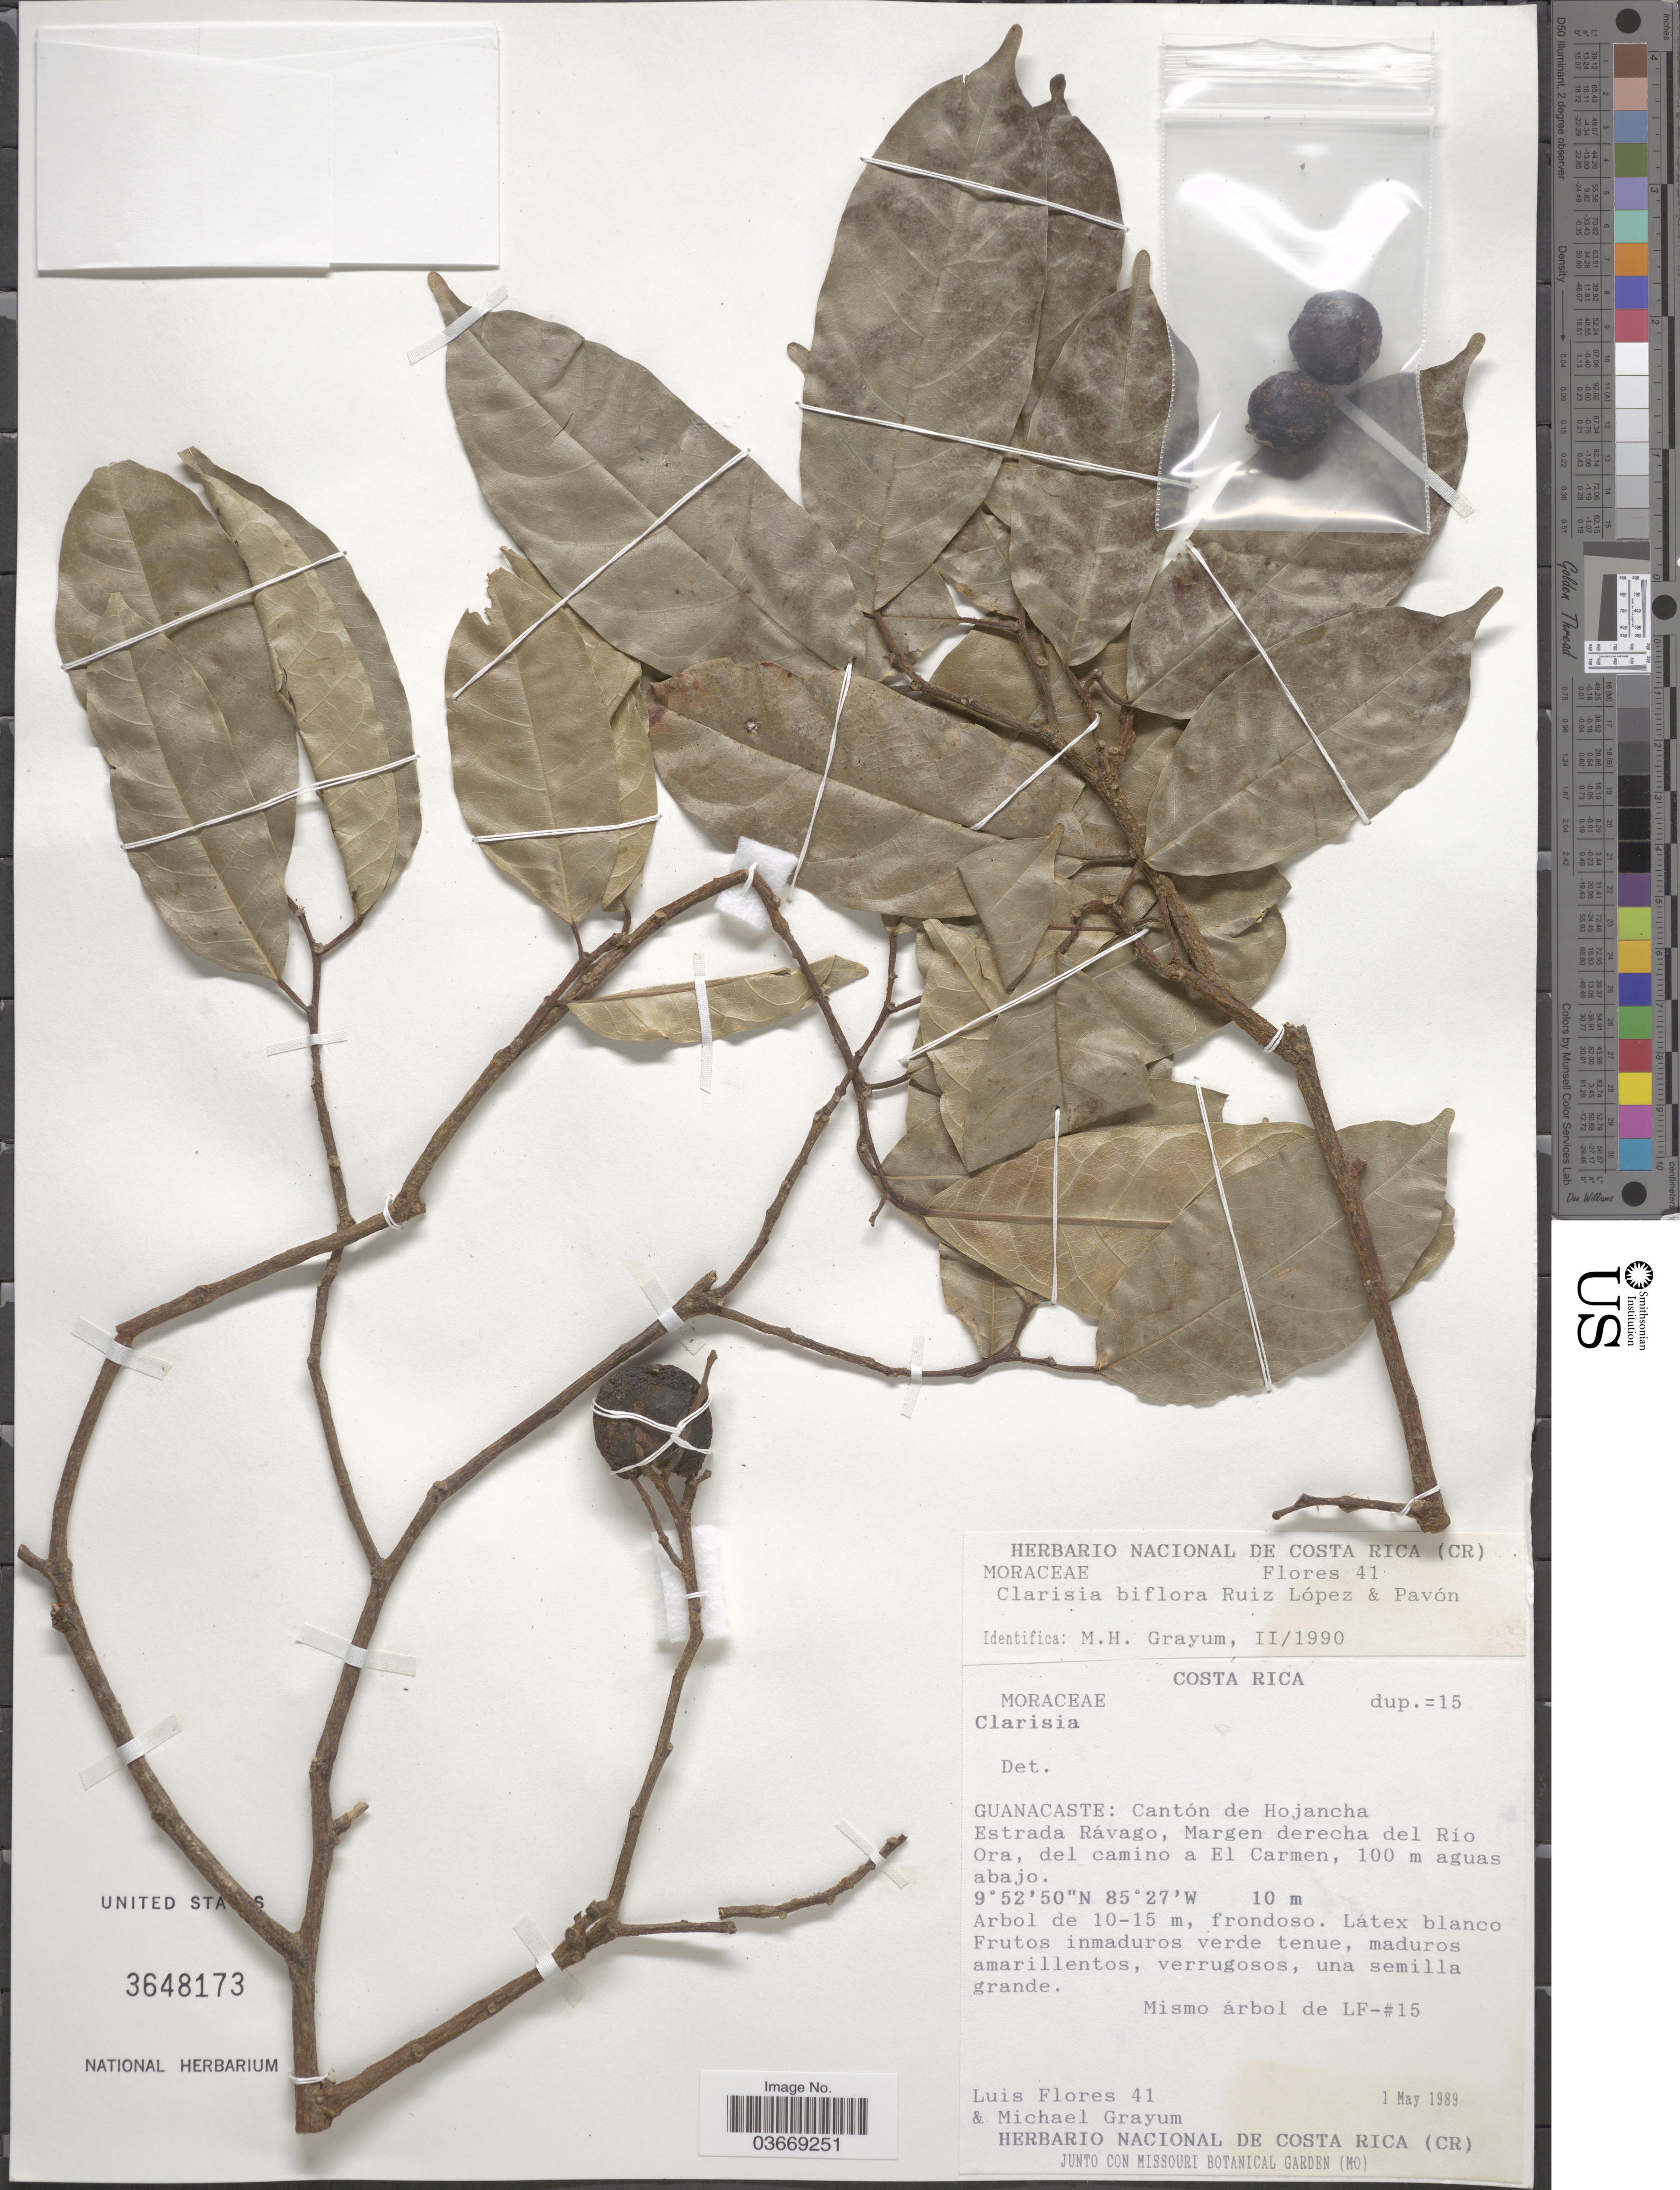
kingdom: Plantae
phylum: Tracheophyta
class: Magnoliopsida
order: Rosales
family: Moraceae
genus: Clarisia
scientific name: Clarisia biflora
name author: Ruiz & Pav.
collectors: L. Flores & M. H. Grayum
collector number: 41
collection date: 1989-05-01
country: Costa Rica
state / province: Guanacaste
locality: Cantón de Hojancha. Estrada Rávago, Margen derecha del Río Ora, del camino a El Carmen, 100 m aguas abajo.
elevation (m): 10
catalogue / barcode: US 3648173